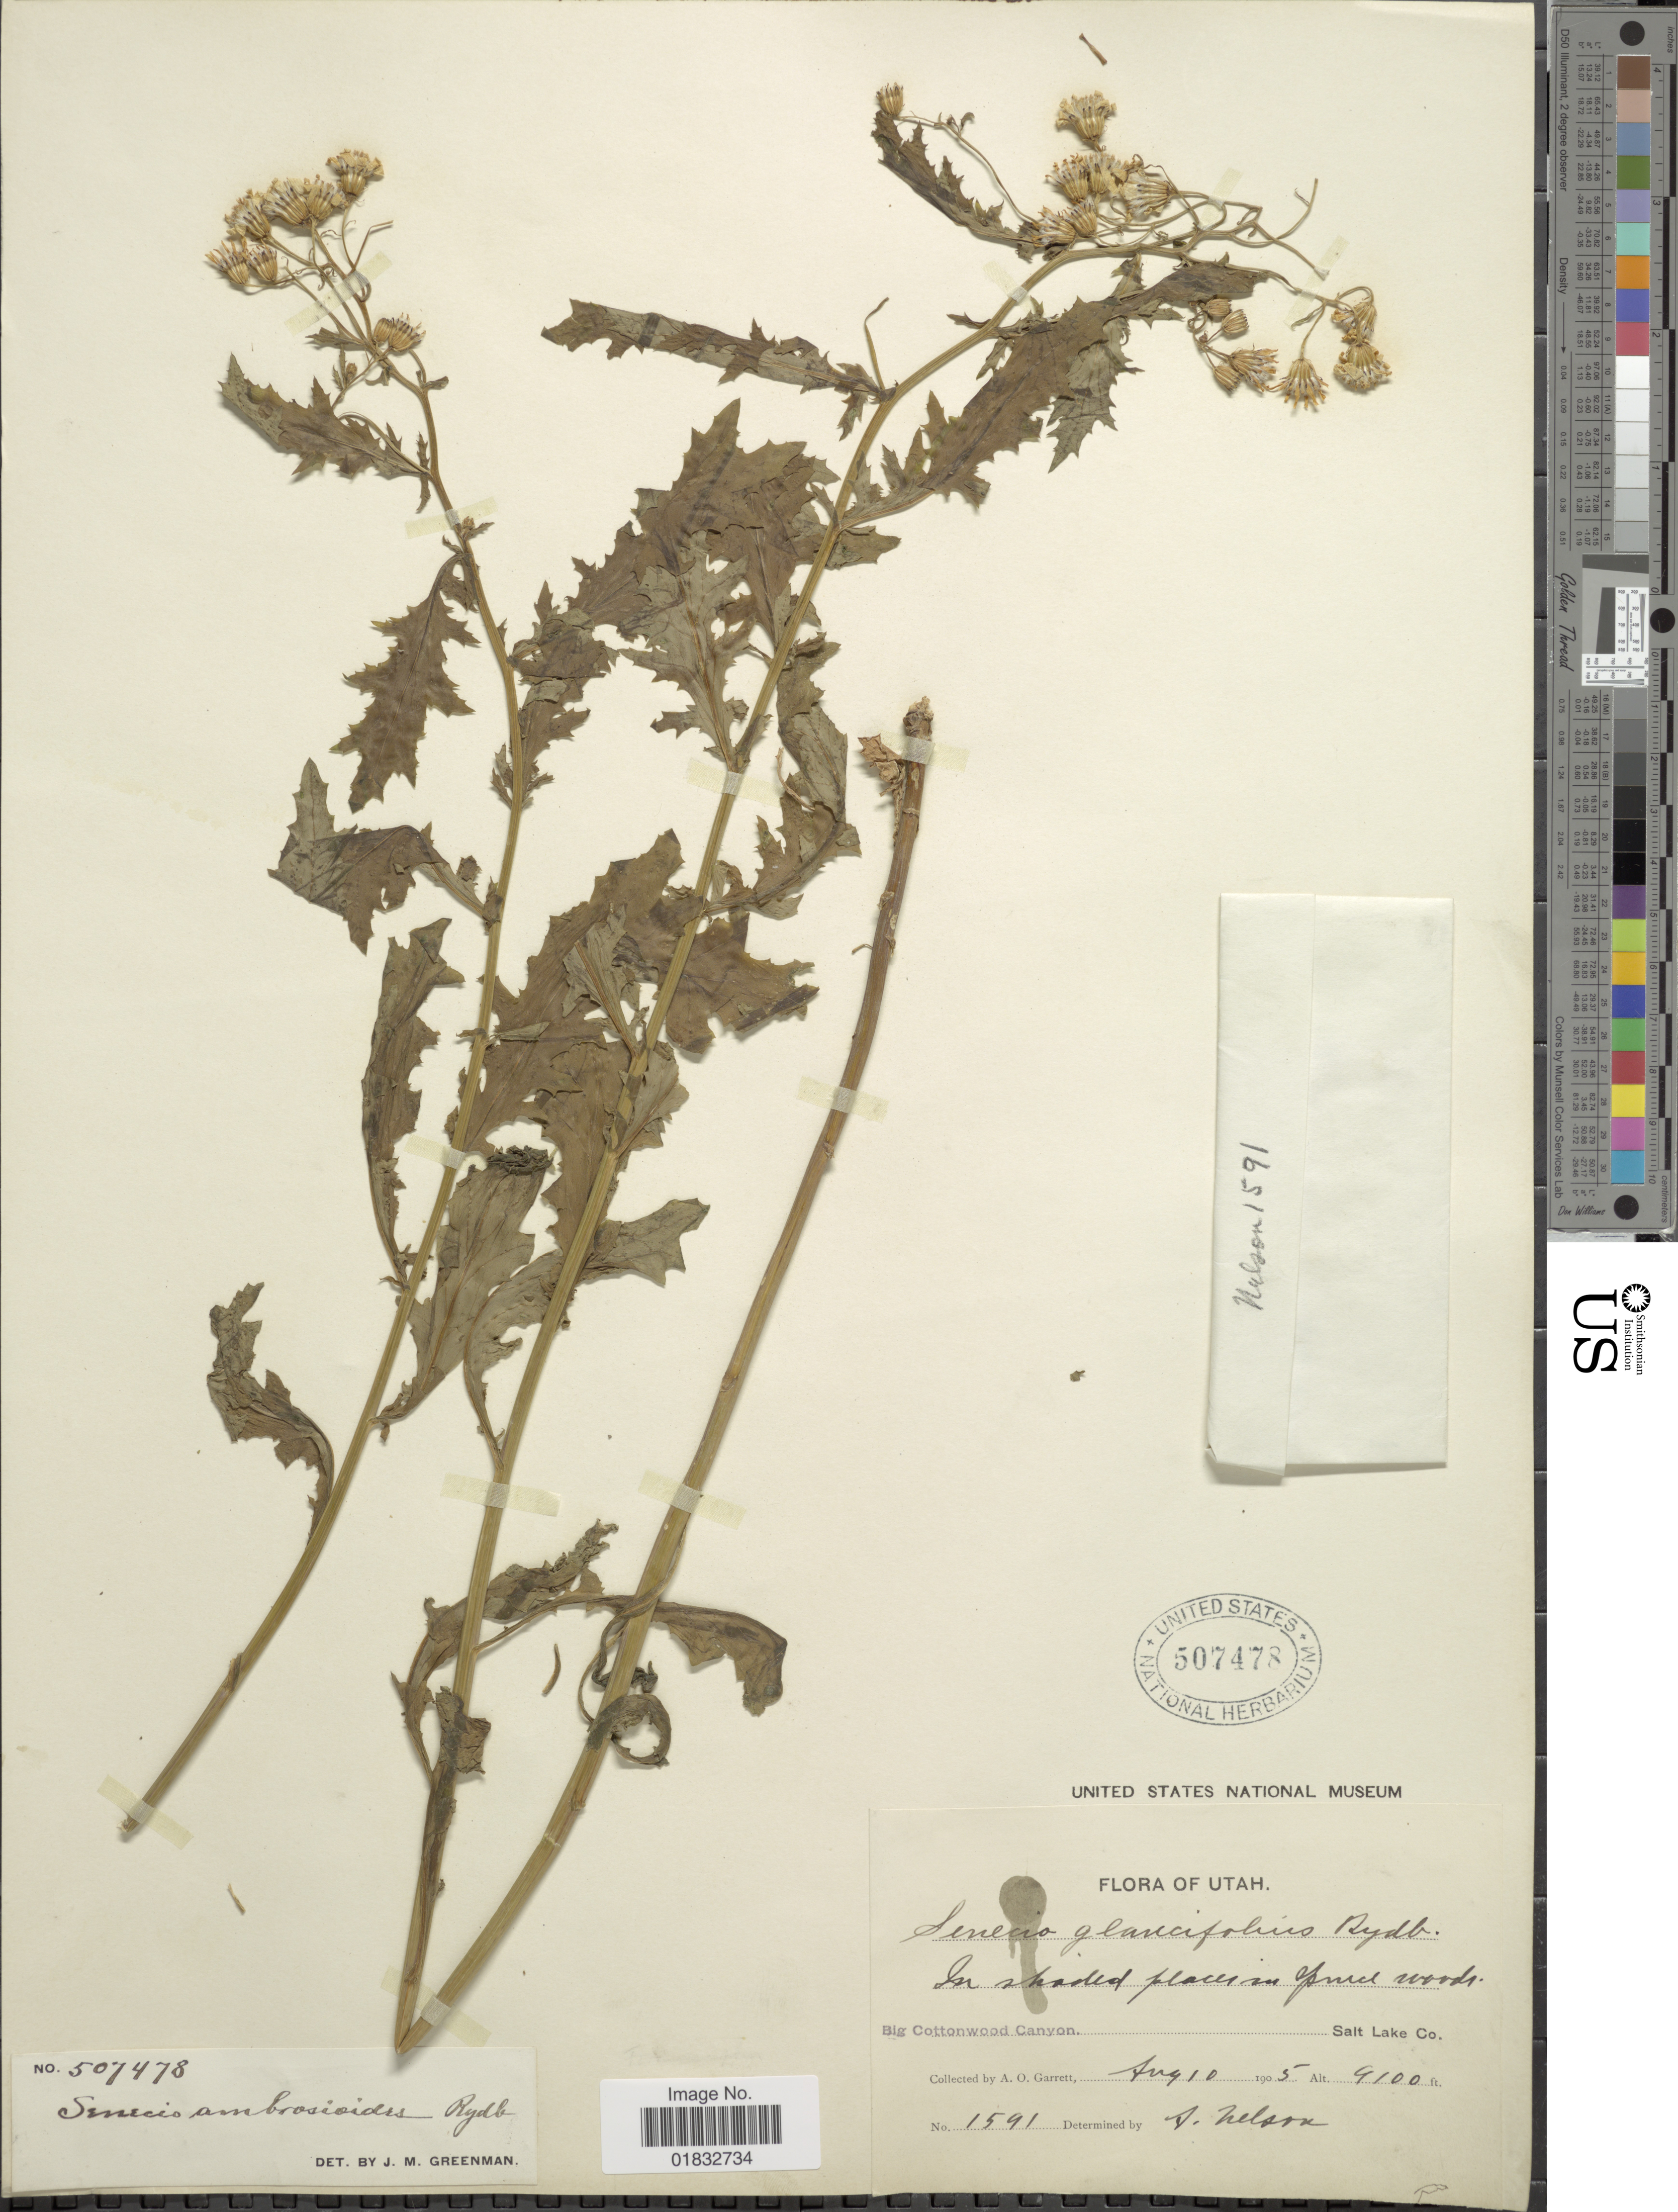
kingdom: Plantae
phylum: Tracheophyta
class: Magnoliopsida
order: Asterales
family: Asteraceae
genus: Senecio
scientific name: Senecio eremophilus var. kingii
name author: (Rydb.) Greenm.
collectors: A. O. Garrett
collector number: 1591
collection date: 1905-08-10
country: United States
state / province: Utah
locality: In shaded places in spruce woods, Big Cotonwood Canyon, Salt Lake Co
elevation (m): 2774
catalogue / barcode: US 507478